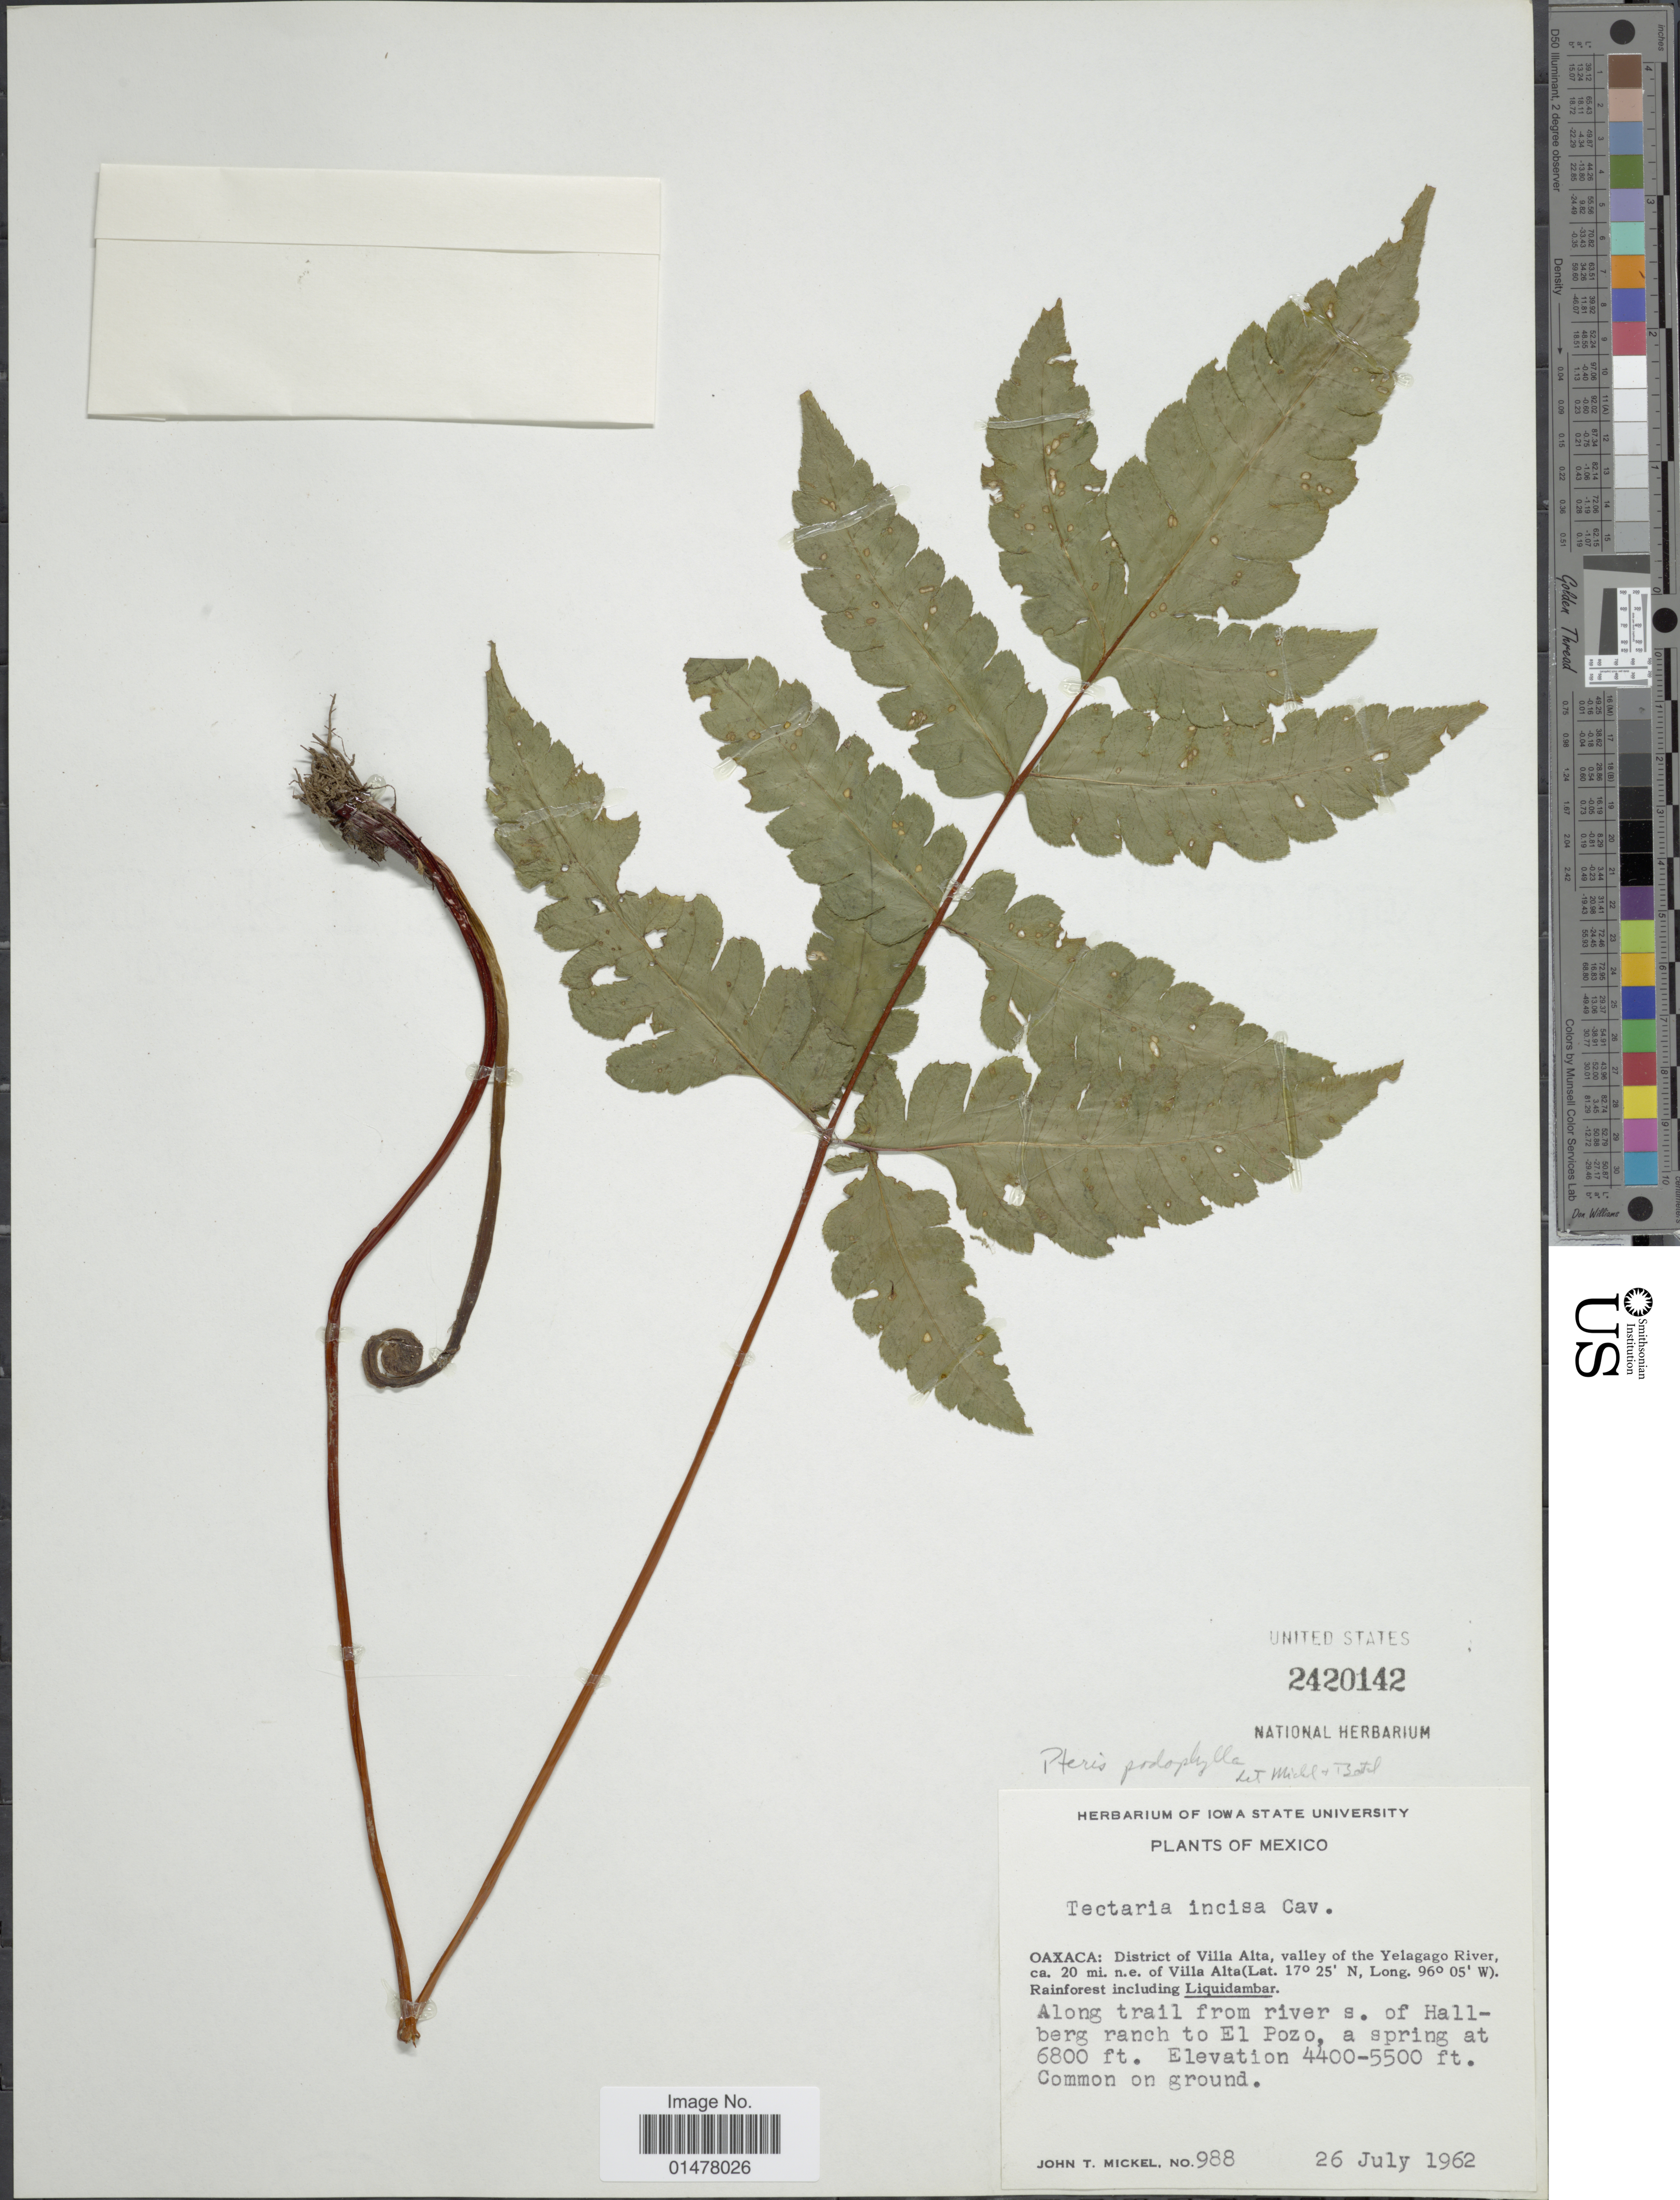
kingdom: Plantae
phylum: Tracheophyta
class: Polypodiopsida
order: Polypodiales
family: Pteridaceae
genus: Pteris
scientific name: Pteris podophylla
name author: Sw.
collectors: J. T. Mickel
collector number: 988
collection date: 1962-07-26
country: Mexico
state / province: Oaxaca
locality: Oaxaca: district of Villa Alta, valley of the Yelagago River, ca. 20mi. n.e. of Villa Alta, along trail from river s. of Hallberg ranch to El pozo, a spring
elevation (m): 1341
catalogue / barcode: US 2420142